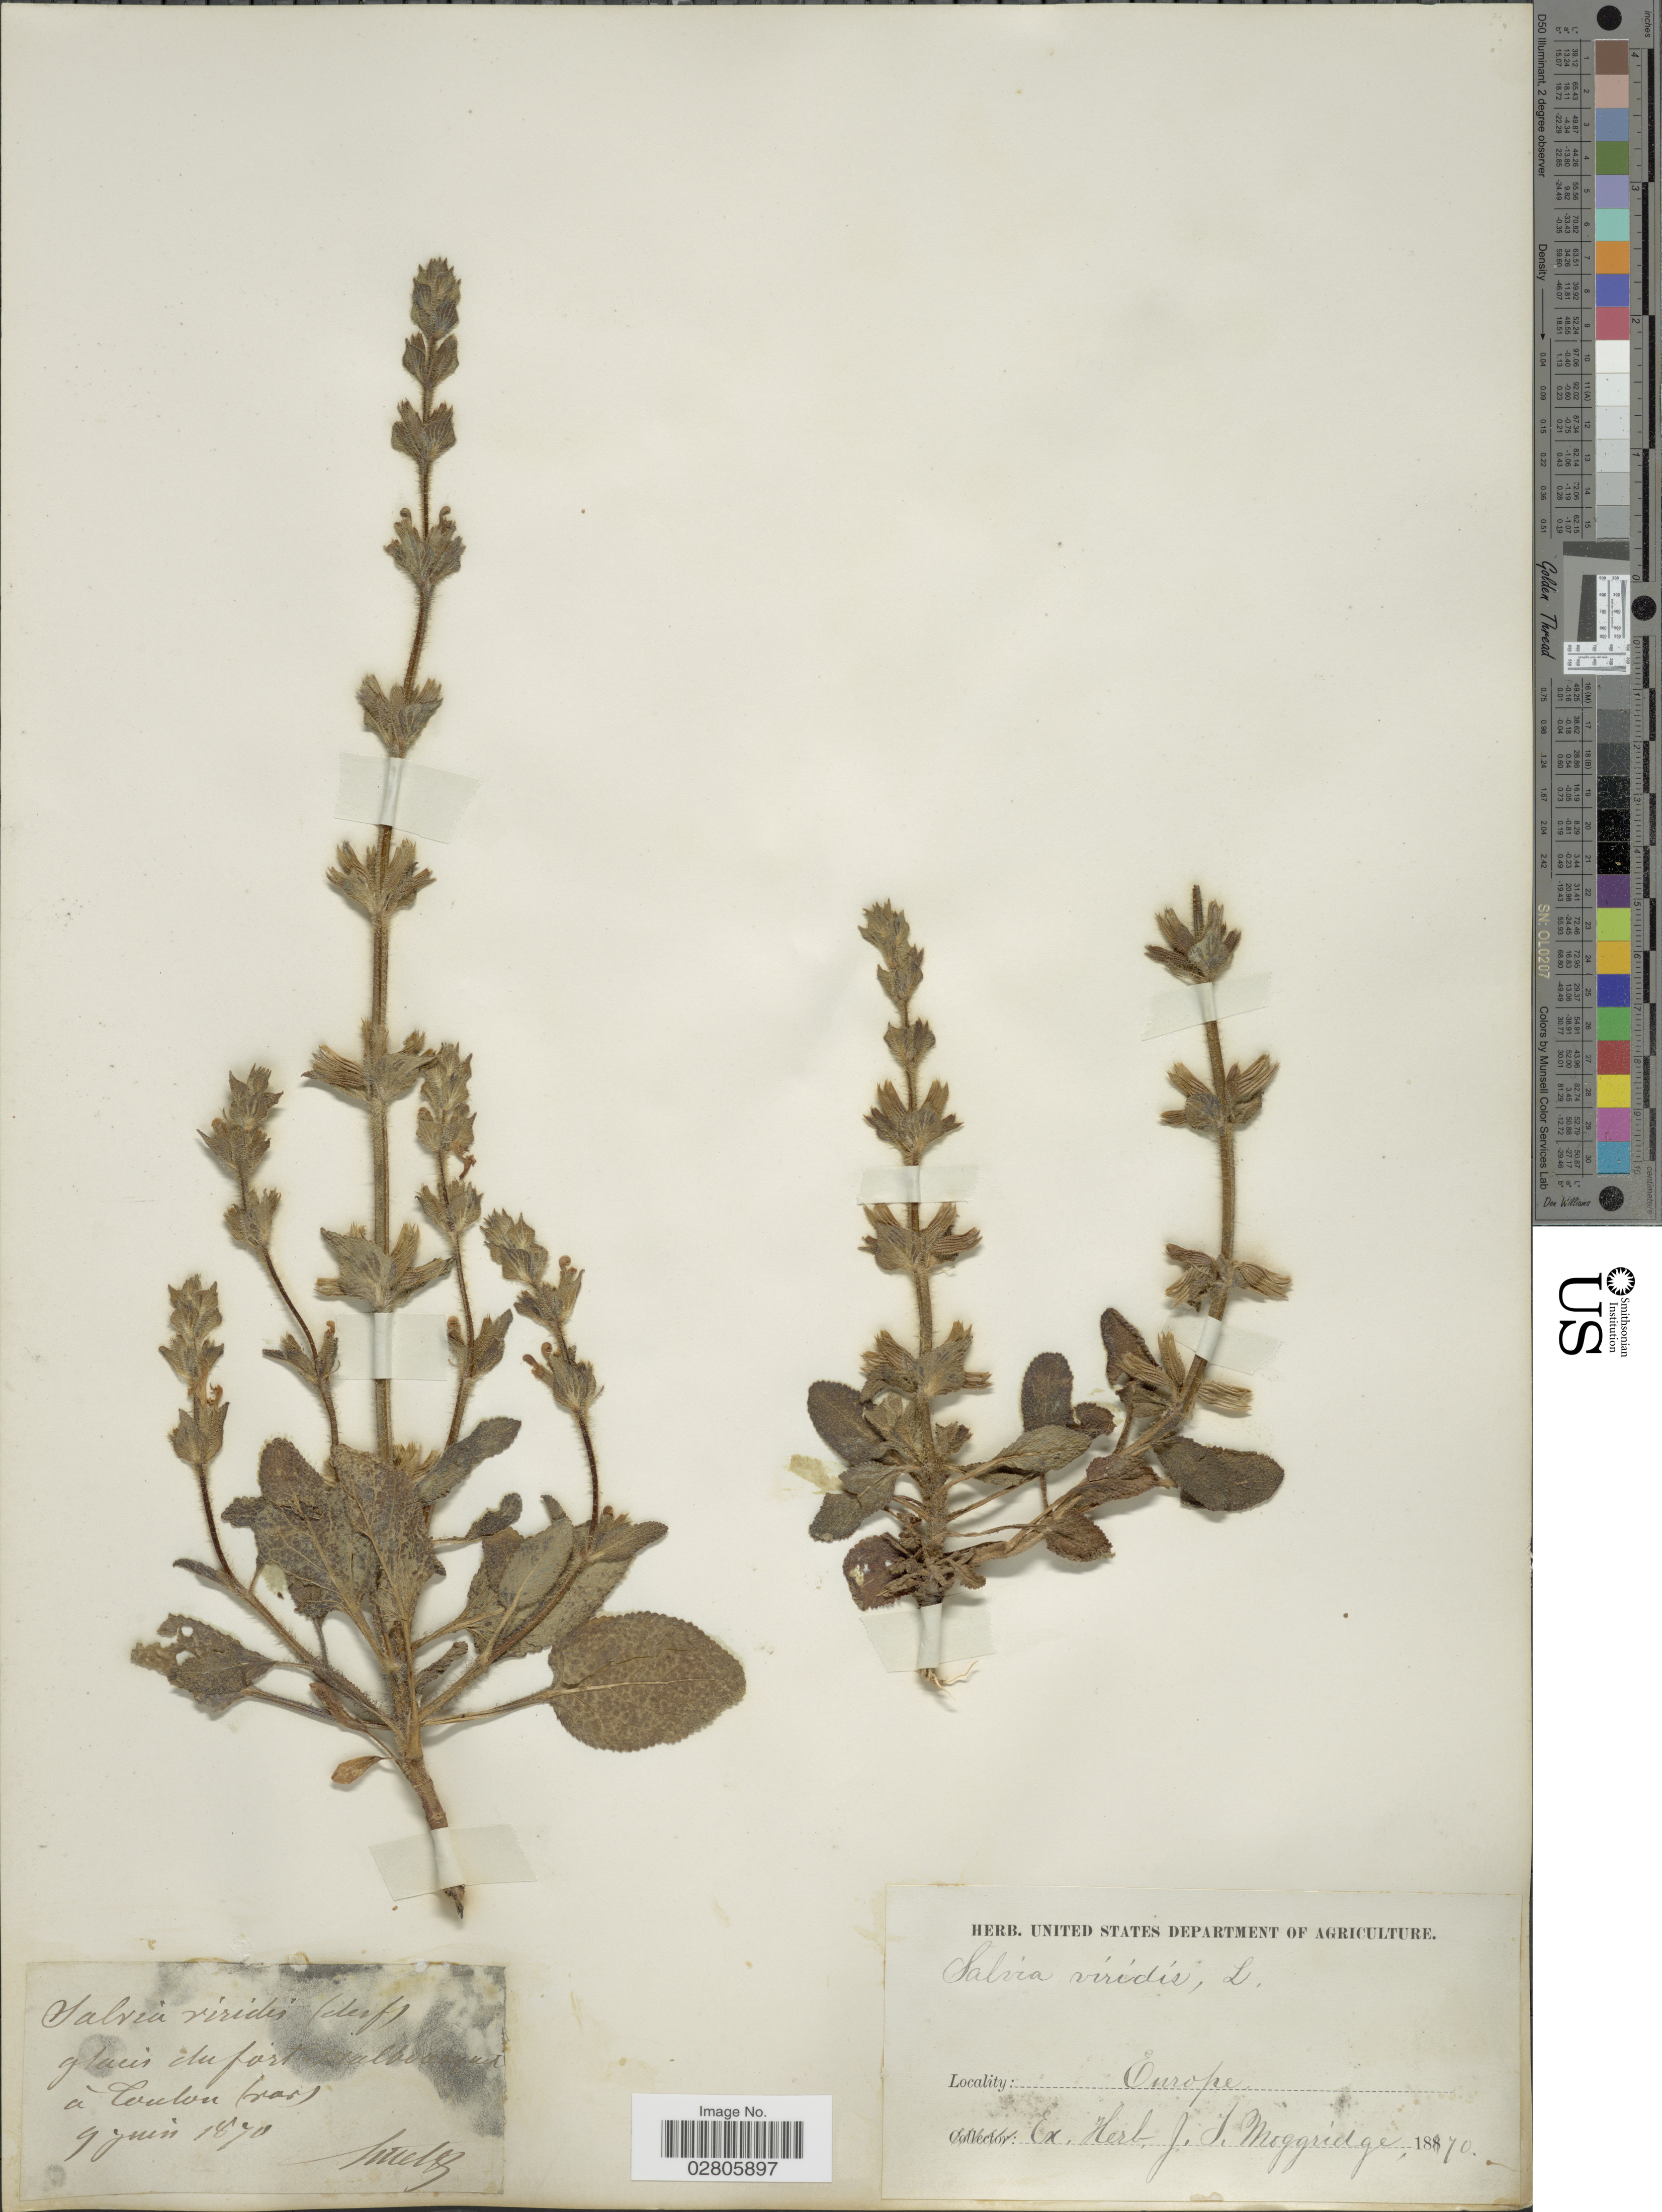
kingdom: Plantae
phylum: Tracheophyta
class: Magnoliopsida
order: Lamiales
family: Lamiaceae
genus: Salvia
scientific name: Salvia viridis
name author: L.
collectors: Huetz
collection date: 1870-06-09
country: France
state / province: Provence-Alpes-Côte d'Azur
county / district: Var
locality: Glacis du fort [illegible text] á Toulon (var)